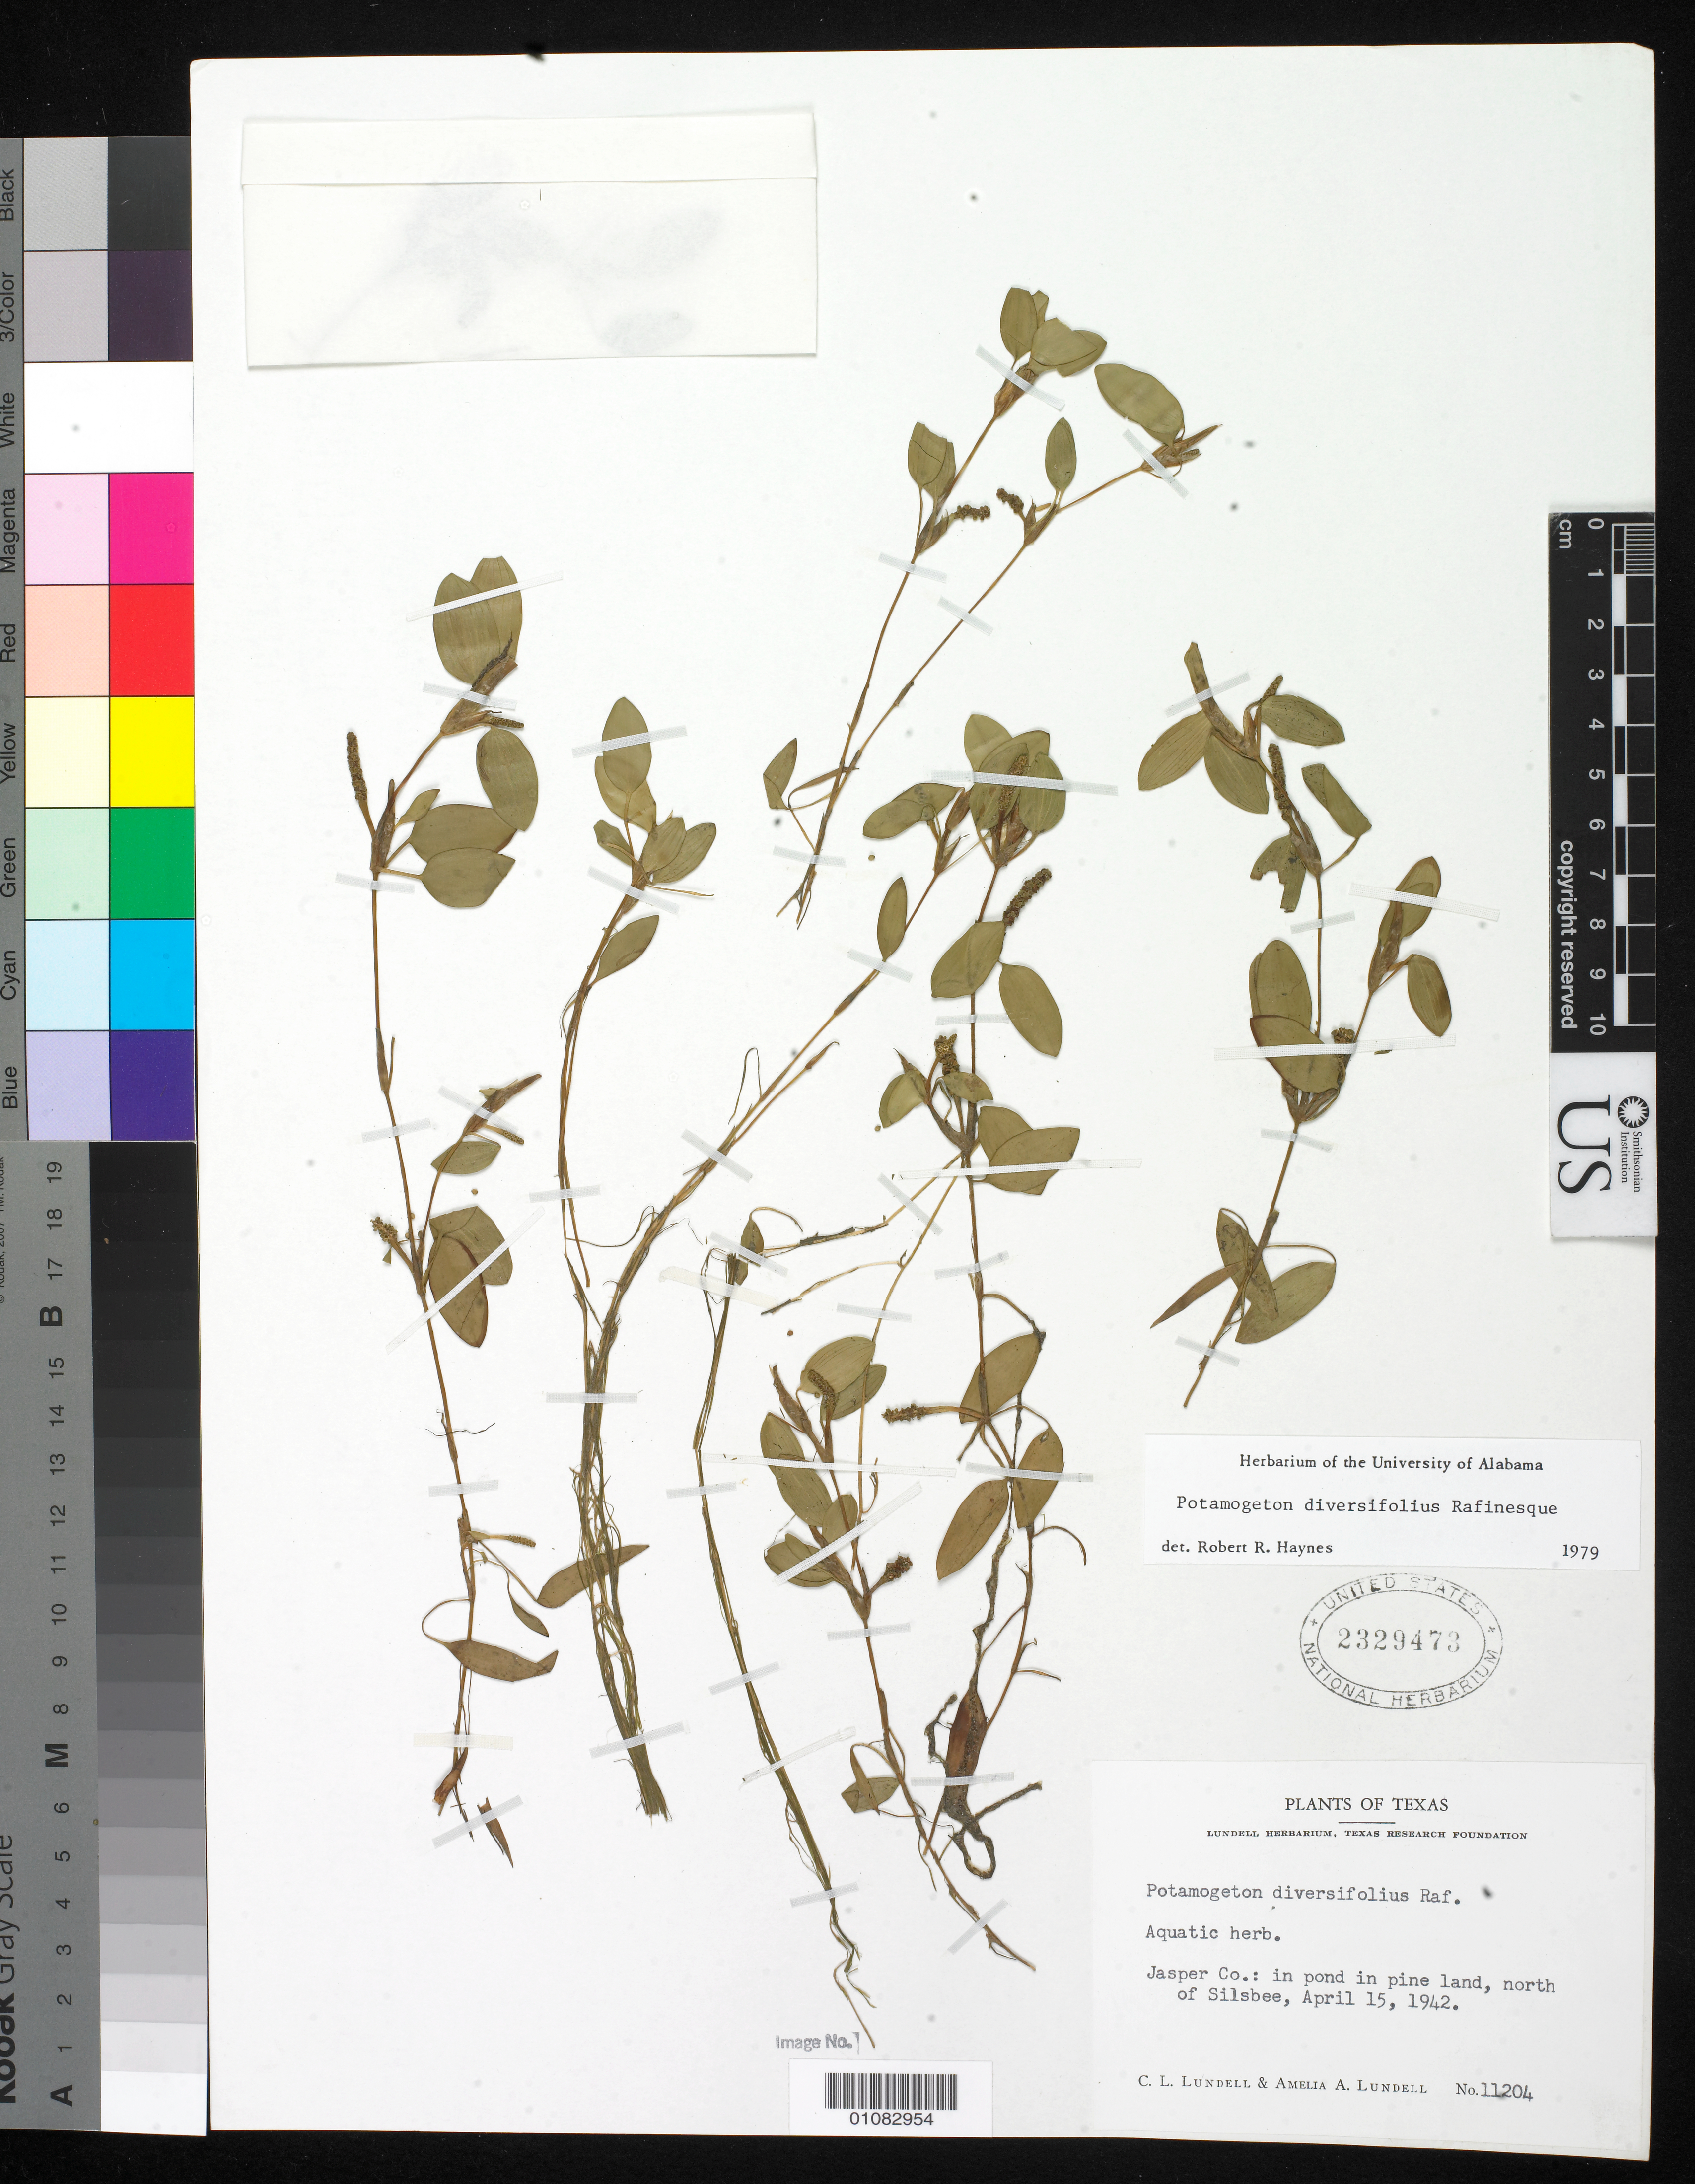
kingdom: Plantae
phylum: Tracheophyta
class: Liliopsida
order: Alismatales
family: Potamogetonaceae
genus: Potamogeton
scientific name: Potamogeton diversifolius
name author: Raf.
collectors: C. L. Lundell & A. A. Lundell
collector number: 11204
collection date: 1942-04-15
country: United States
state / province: Texas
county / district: Jasper County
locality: N of Silsbee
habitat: In pond in pine land.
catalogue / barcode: US 2329473